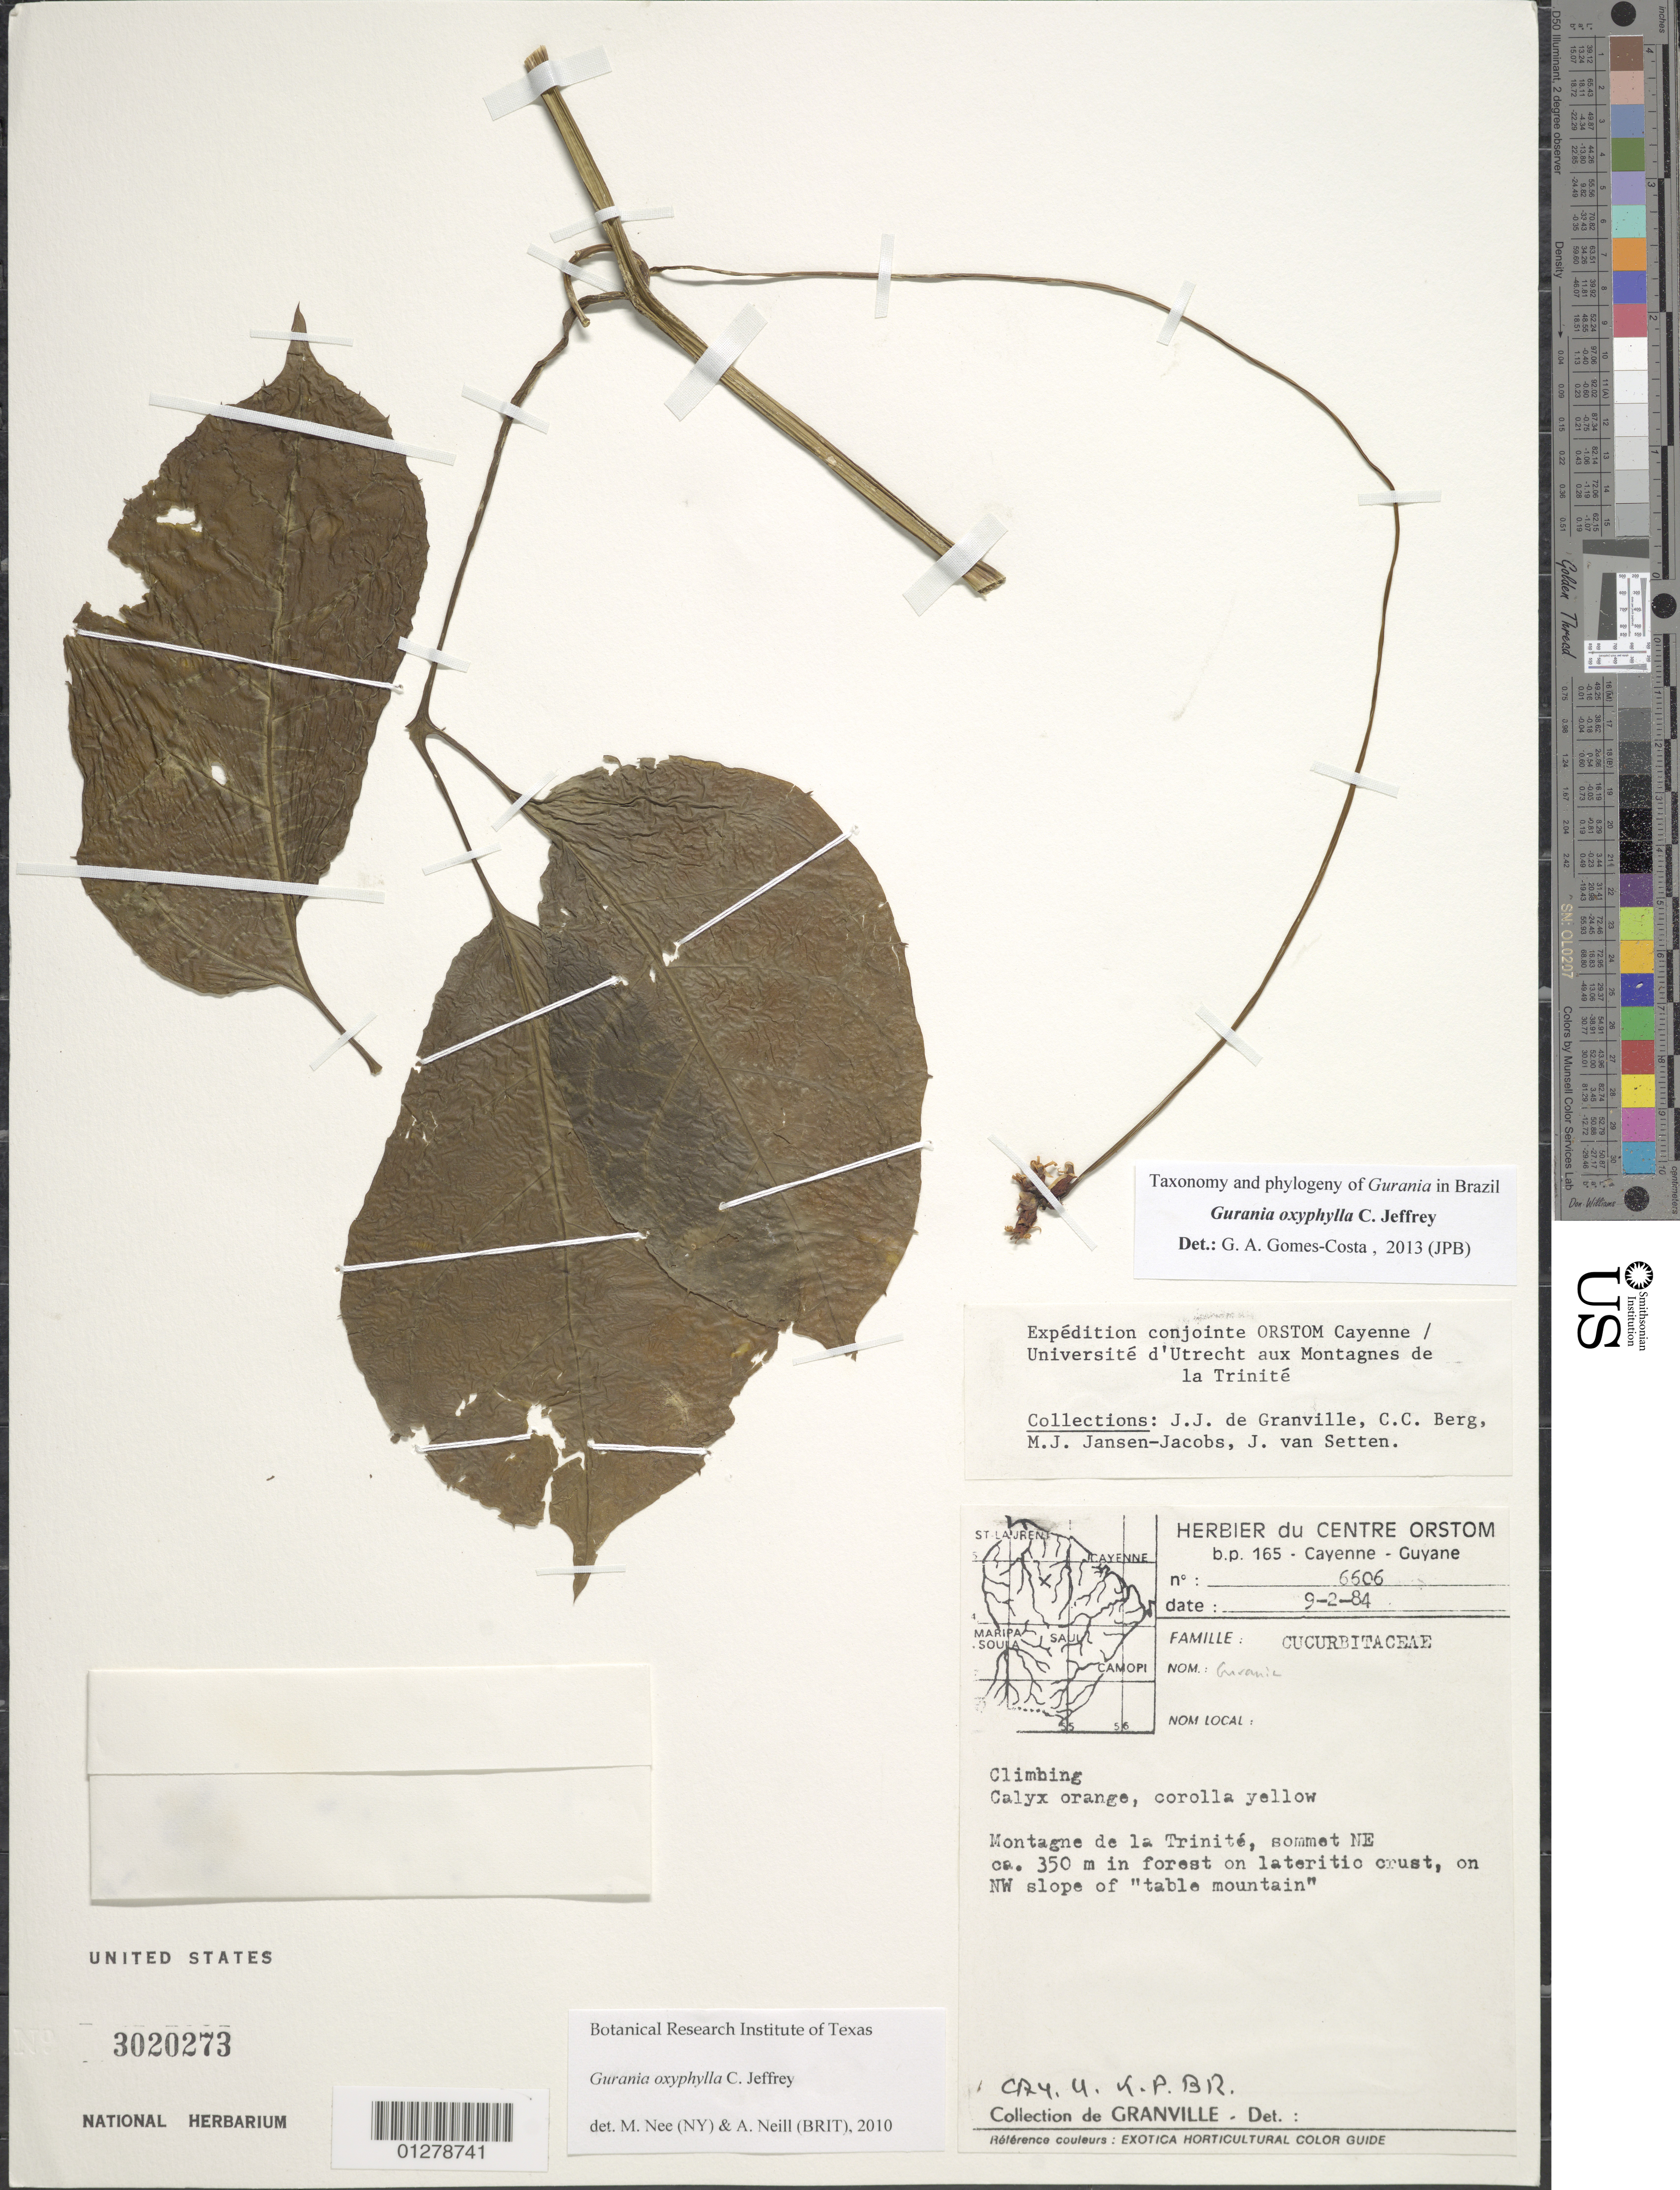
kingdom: Plantae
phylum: Tracheophyta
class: Magnoliopsida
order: Cucurbitales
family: Cucurbitaceae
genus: Gurania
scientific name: Gurania oxyphylla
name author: C. Jeffrey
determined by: Gomes-Costa, G. A.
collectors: J.-J. de Granville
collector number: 6606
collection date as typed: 9-2-84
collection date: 1984-02-09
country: French Guiana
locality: Montagne de la Trinite, Sommet NE ca. 350 m in forest, on NW slope of "table mountain"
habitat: forest on lateritio crust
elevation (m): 350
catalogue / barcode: US 3030273